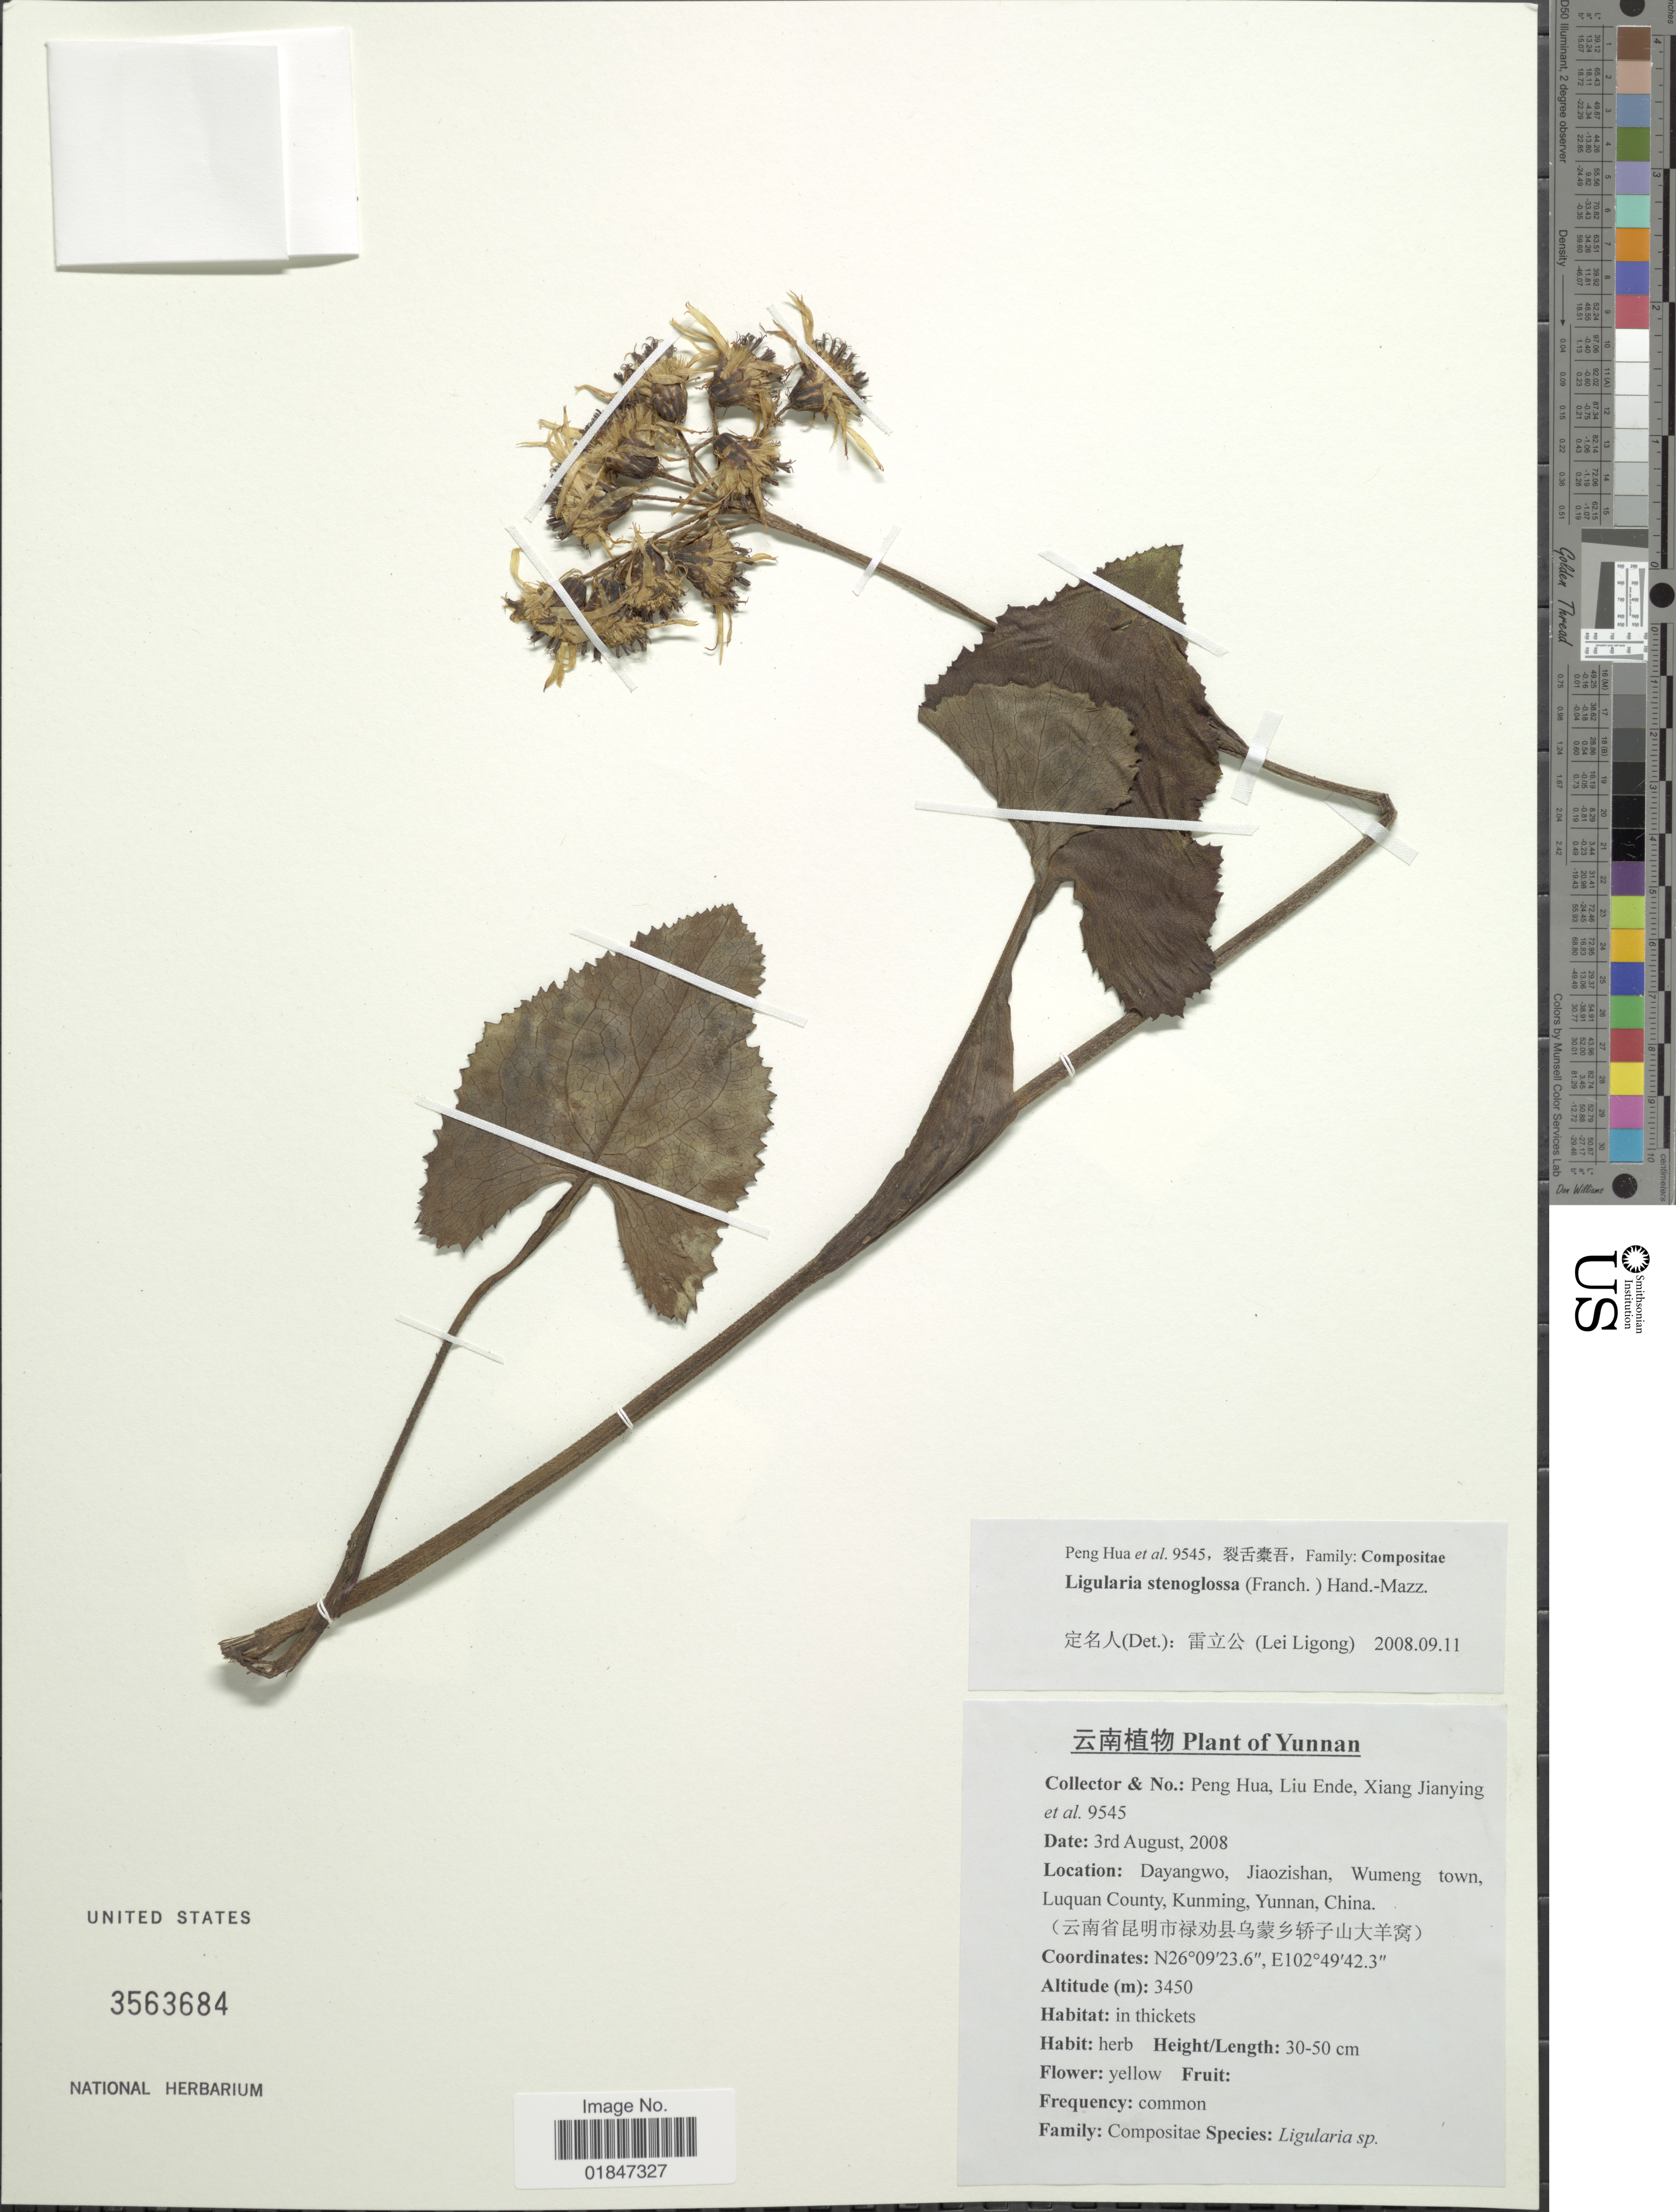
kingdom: Plantae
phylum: Tracheophyta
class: Magnoliopsida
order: Asterales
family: Asteraceae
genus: Ligularia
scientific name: Ligularia stenoglossa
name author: (Franch.) Hand.-Mazz.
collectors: H. Peng, E. Liu, J. Xiang & et al.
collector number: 9545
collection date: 2008-08-03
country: China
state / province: Yunnan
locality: Dayangwo, Jiaozishan, Wumeng town, Luquan County, Kunming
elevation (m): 3450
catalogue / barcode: US 3563684